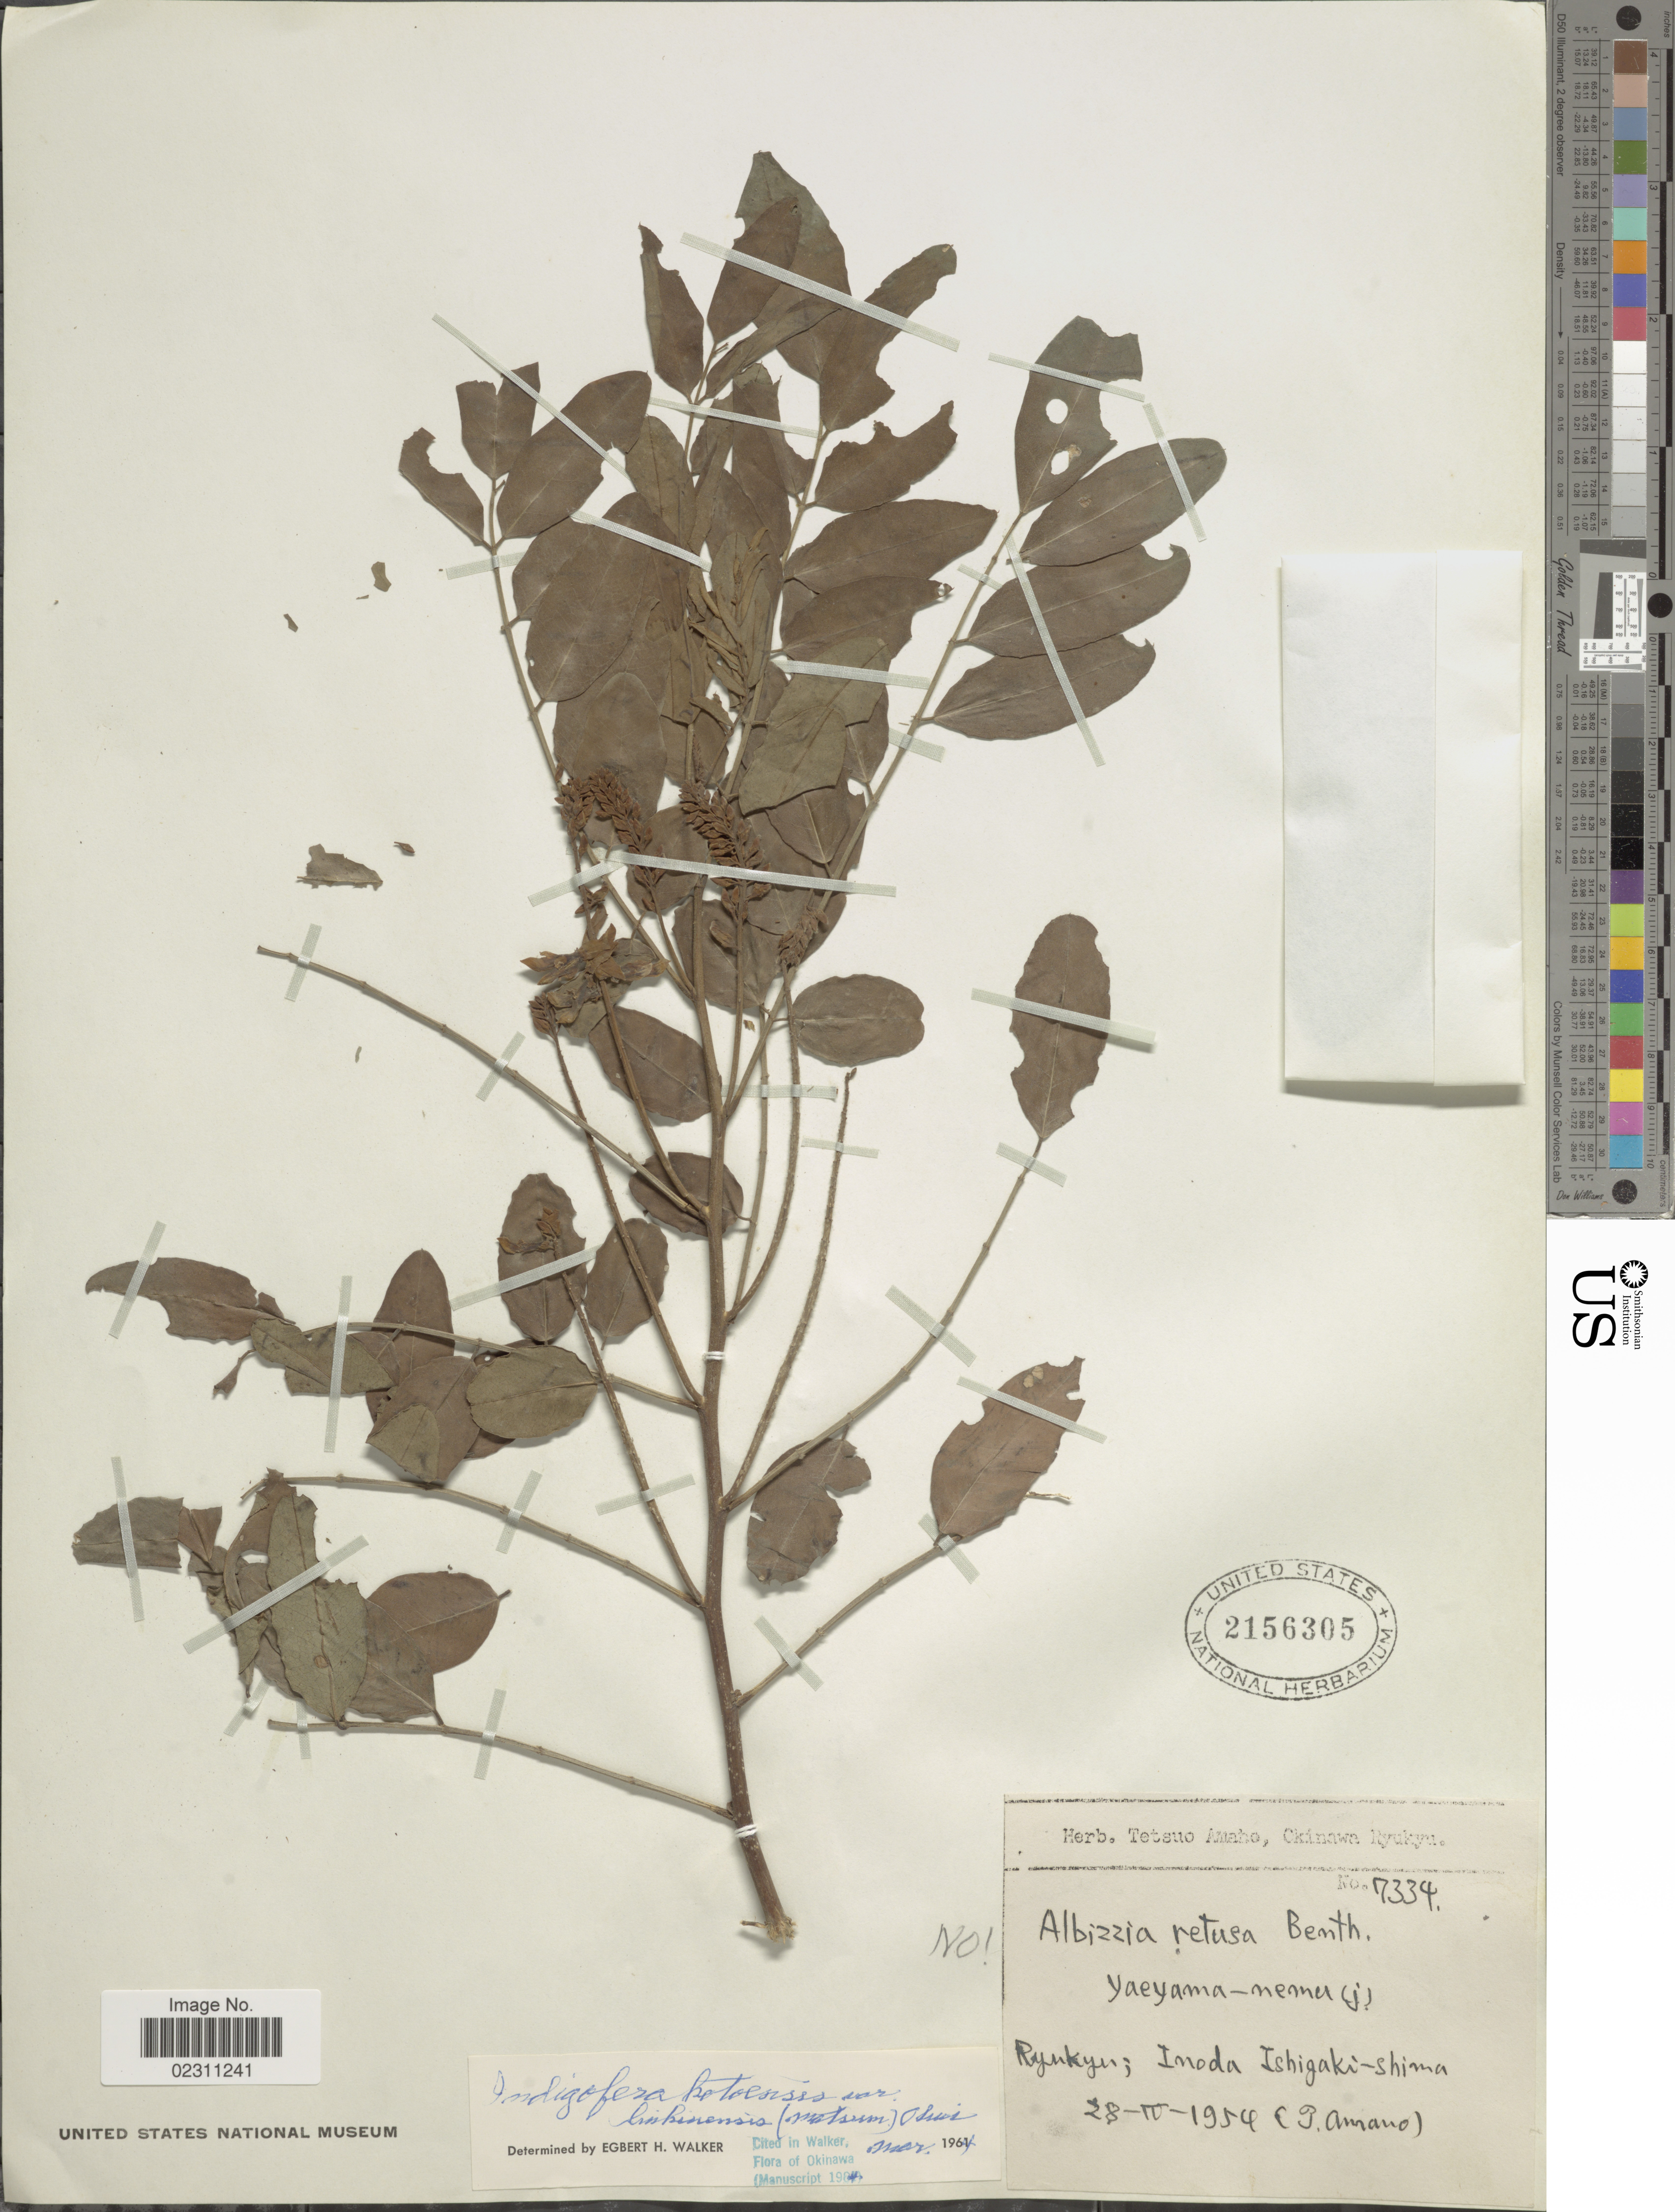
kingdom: Plantae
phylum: Tracheophyta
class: Magnoliopsida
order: Fabales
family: Fabaceae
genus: Indigofera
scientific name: Indigofera zollingeriana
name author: Miq.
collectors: T. Amano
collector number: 7334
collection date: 1954-04-28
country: Japan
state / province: Okinawa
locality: Ryukyu: Inoda Ishigaki-shima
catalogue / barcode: US 2156305